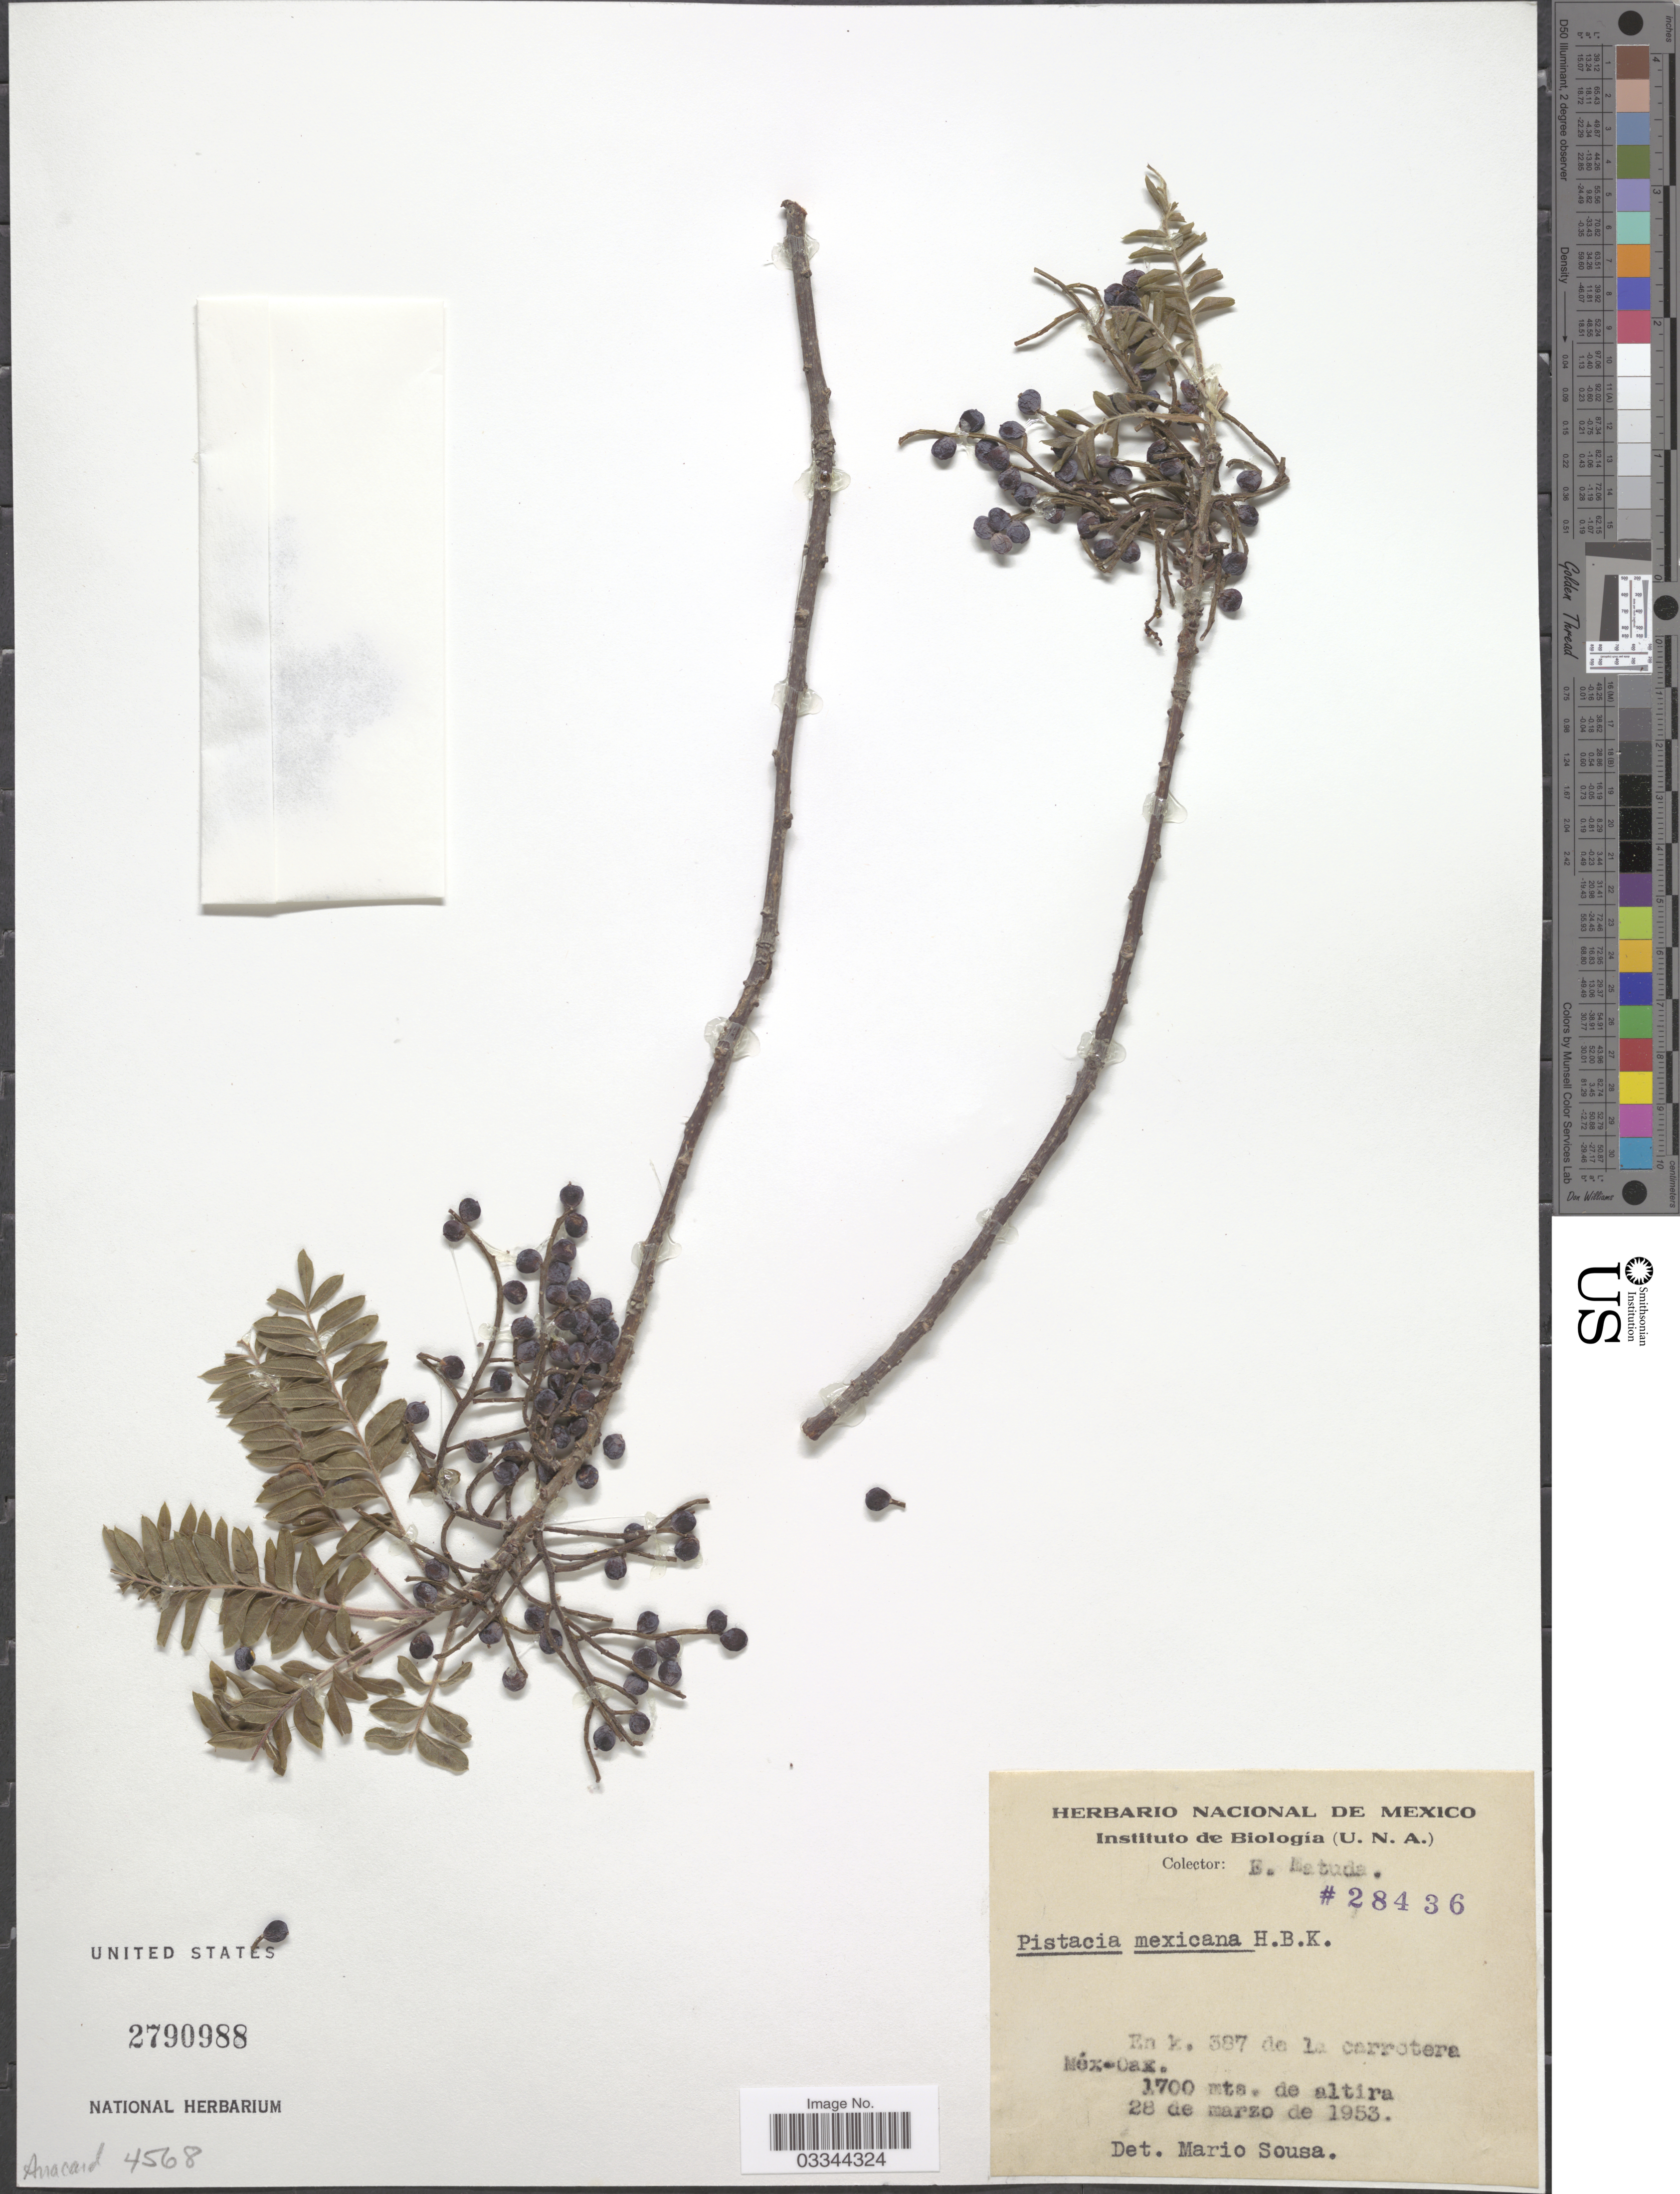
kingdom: Plantae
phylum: Tracheophyta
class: Magnoliopsida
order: Sapindales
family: Anacardiaceae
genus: Pistacia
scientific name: Pistacia mexicana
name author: Kunth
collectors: E. Matuda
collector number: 28436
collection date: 1953-03-28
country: Mexico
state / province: Oaxaca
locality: En k. 387 de la carretera.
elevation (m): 1700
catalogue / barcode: US 2790988